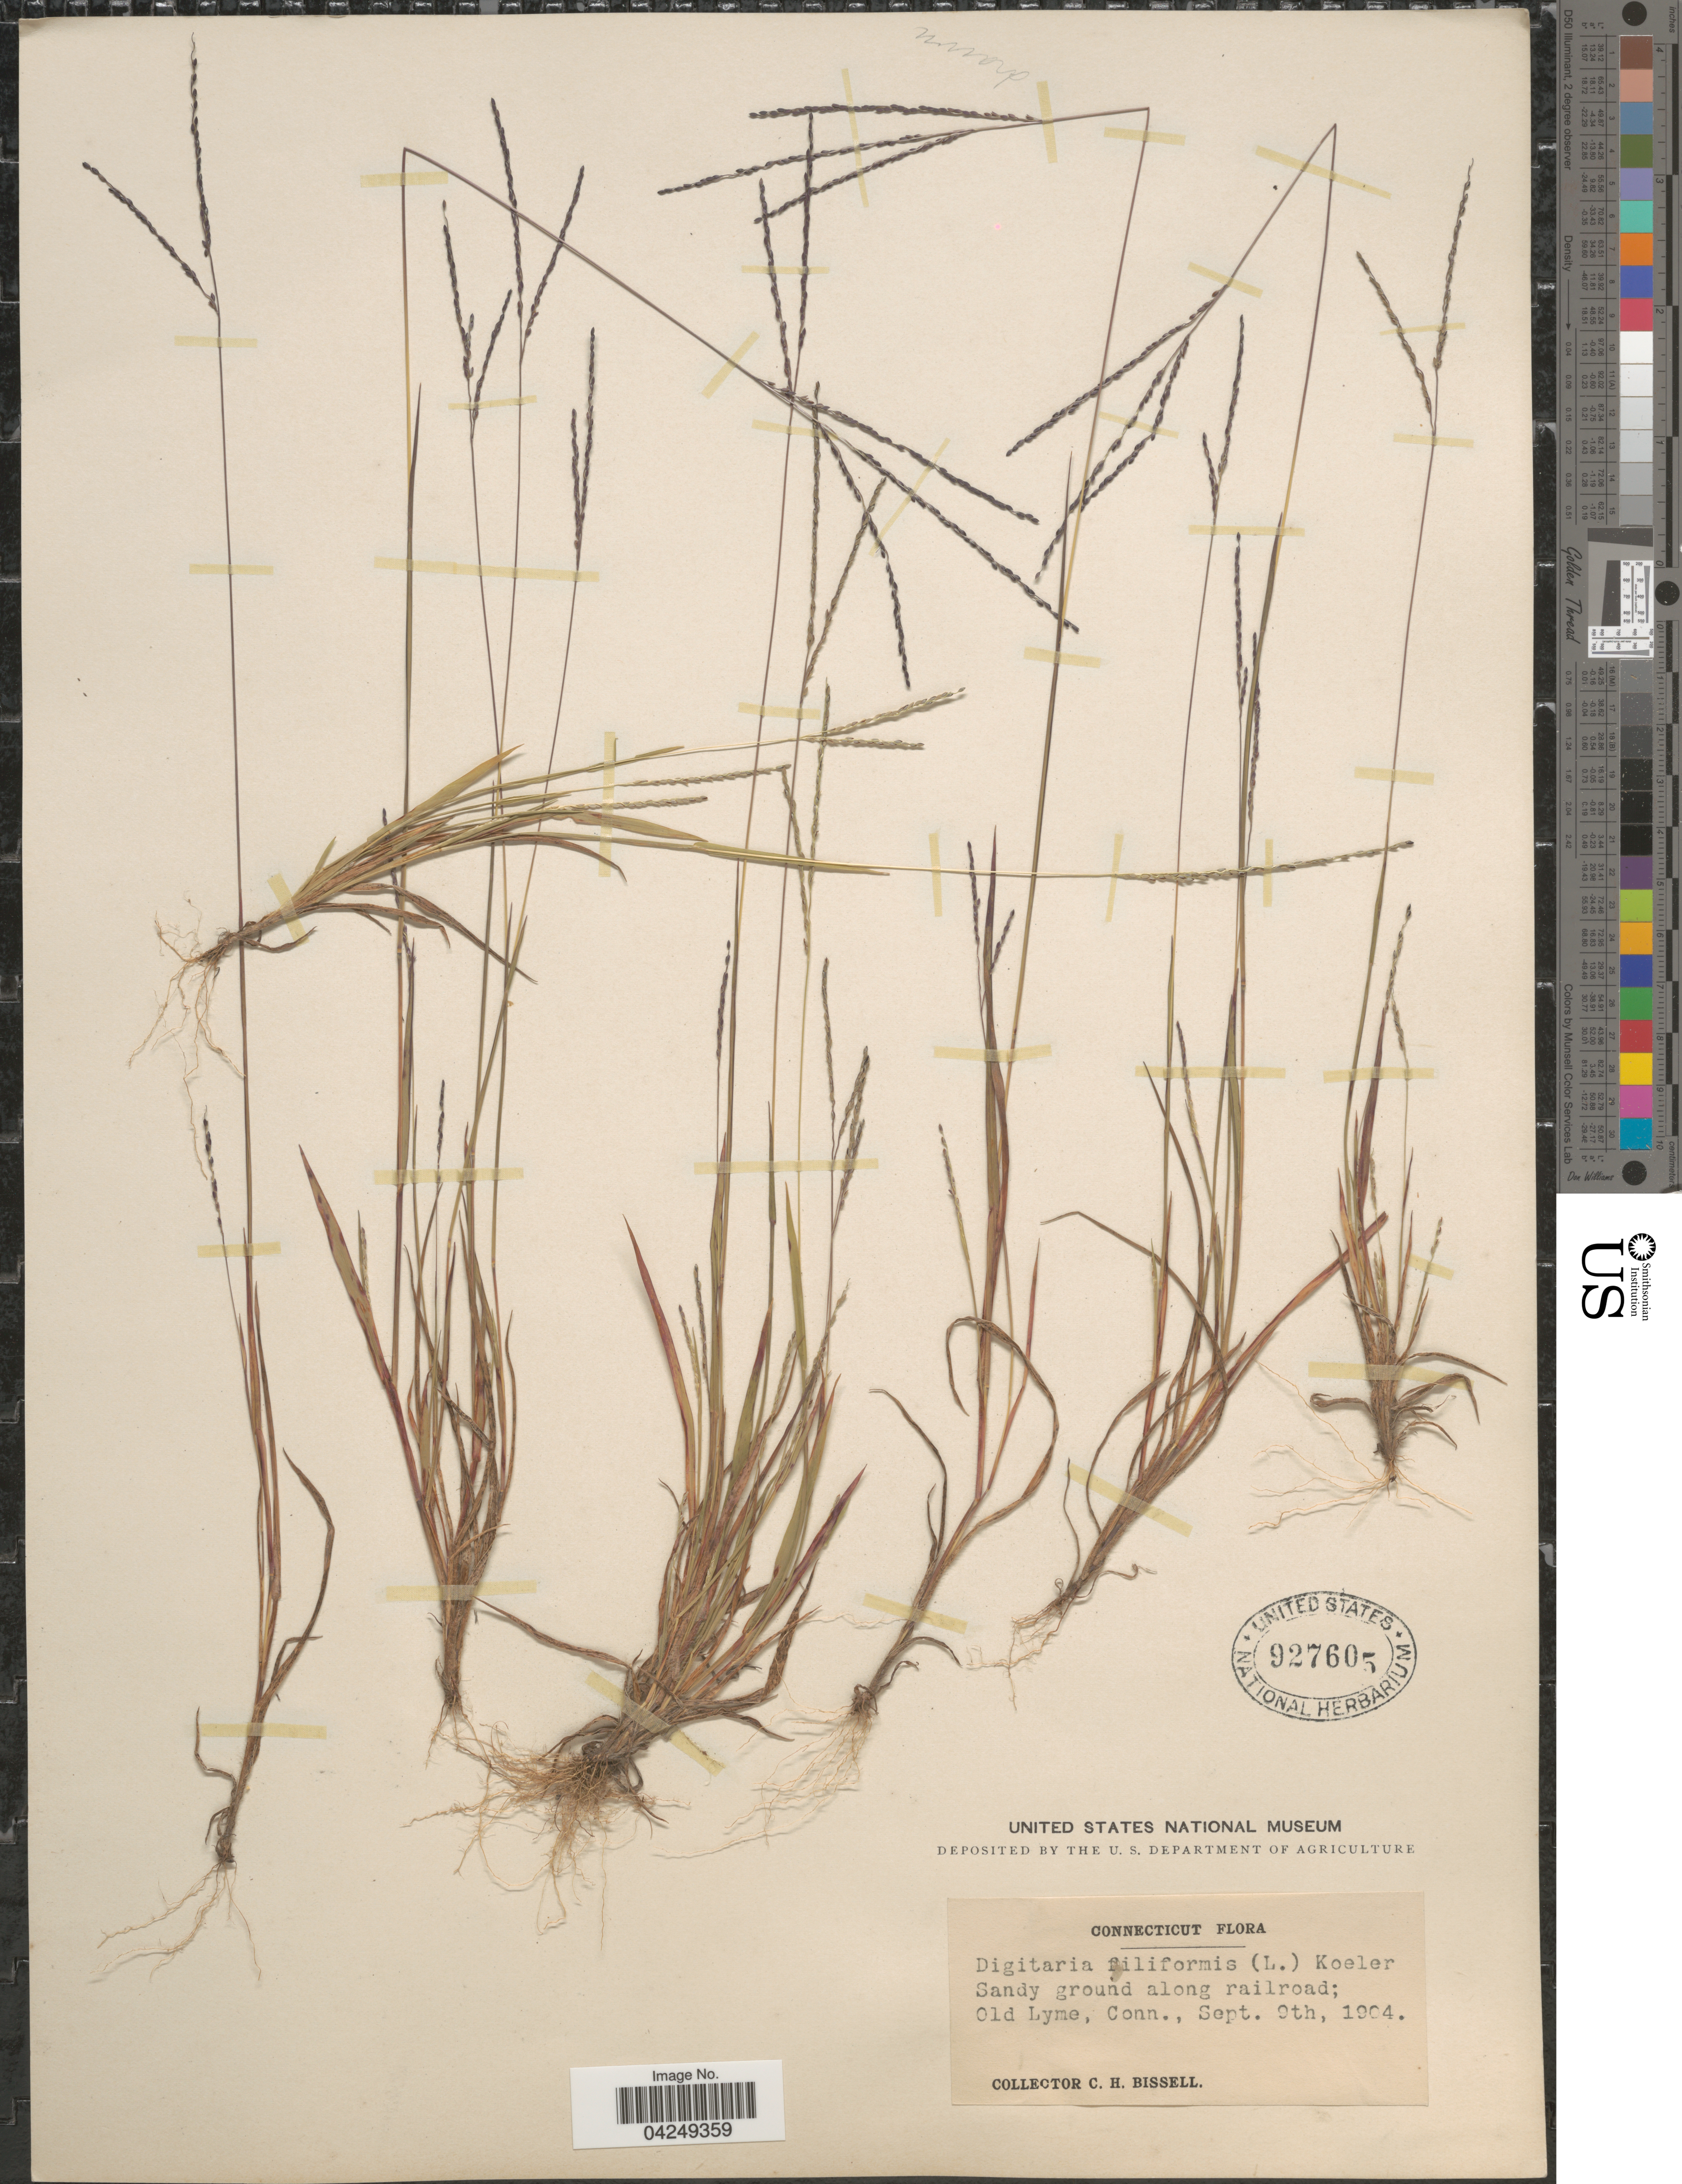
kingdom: Plantae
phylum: Tracheophyta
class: Liliopsida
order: Poales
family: Poaceae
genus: Digitaria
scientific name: Digitaria filiformis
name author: (L.) Koeler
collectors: C. Bissell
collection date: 1904-09-09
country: United States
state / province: Connecticut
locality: Sandy ground along railroad; Old Lyme.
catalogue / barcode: US 927605